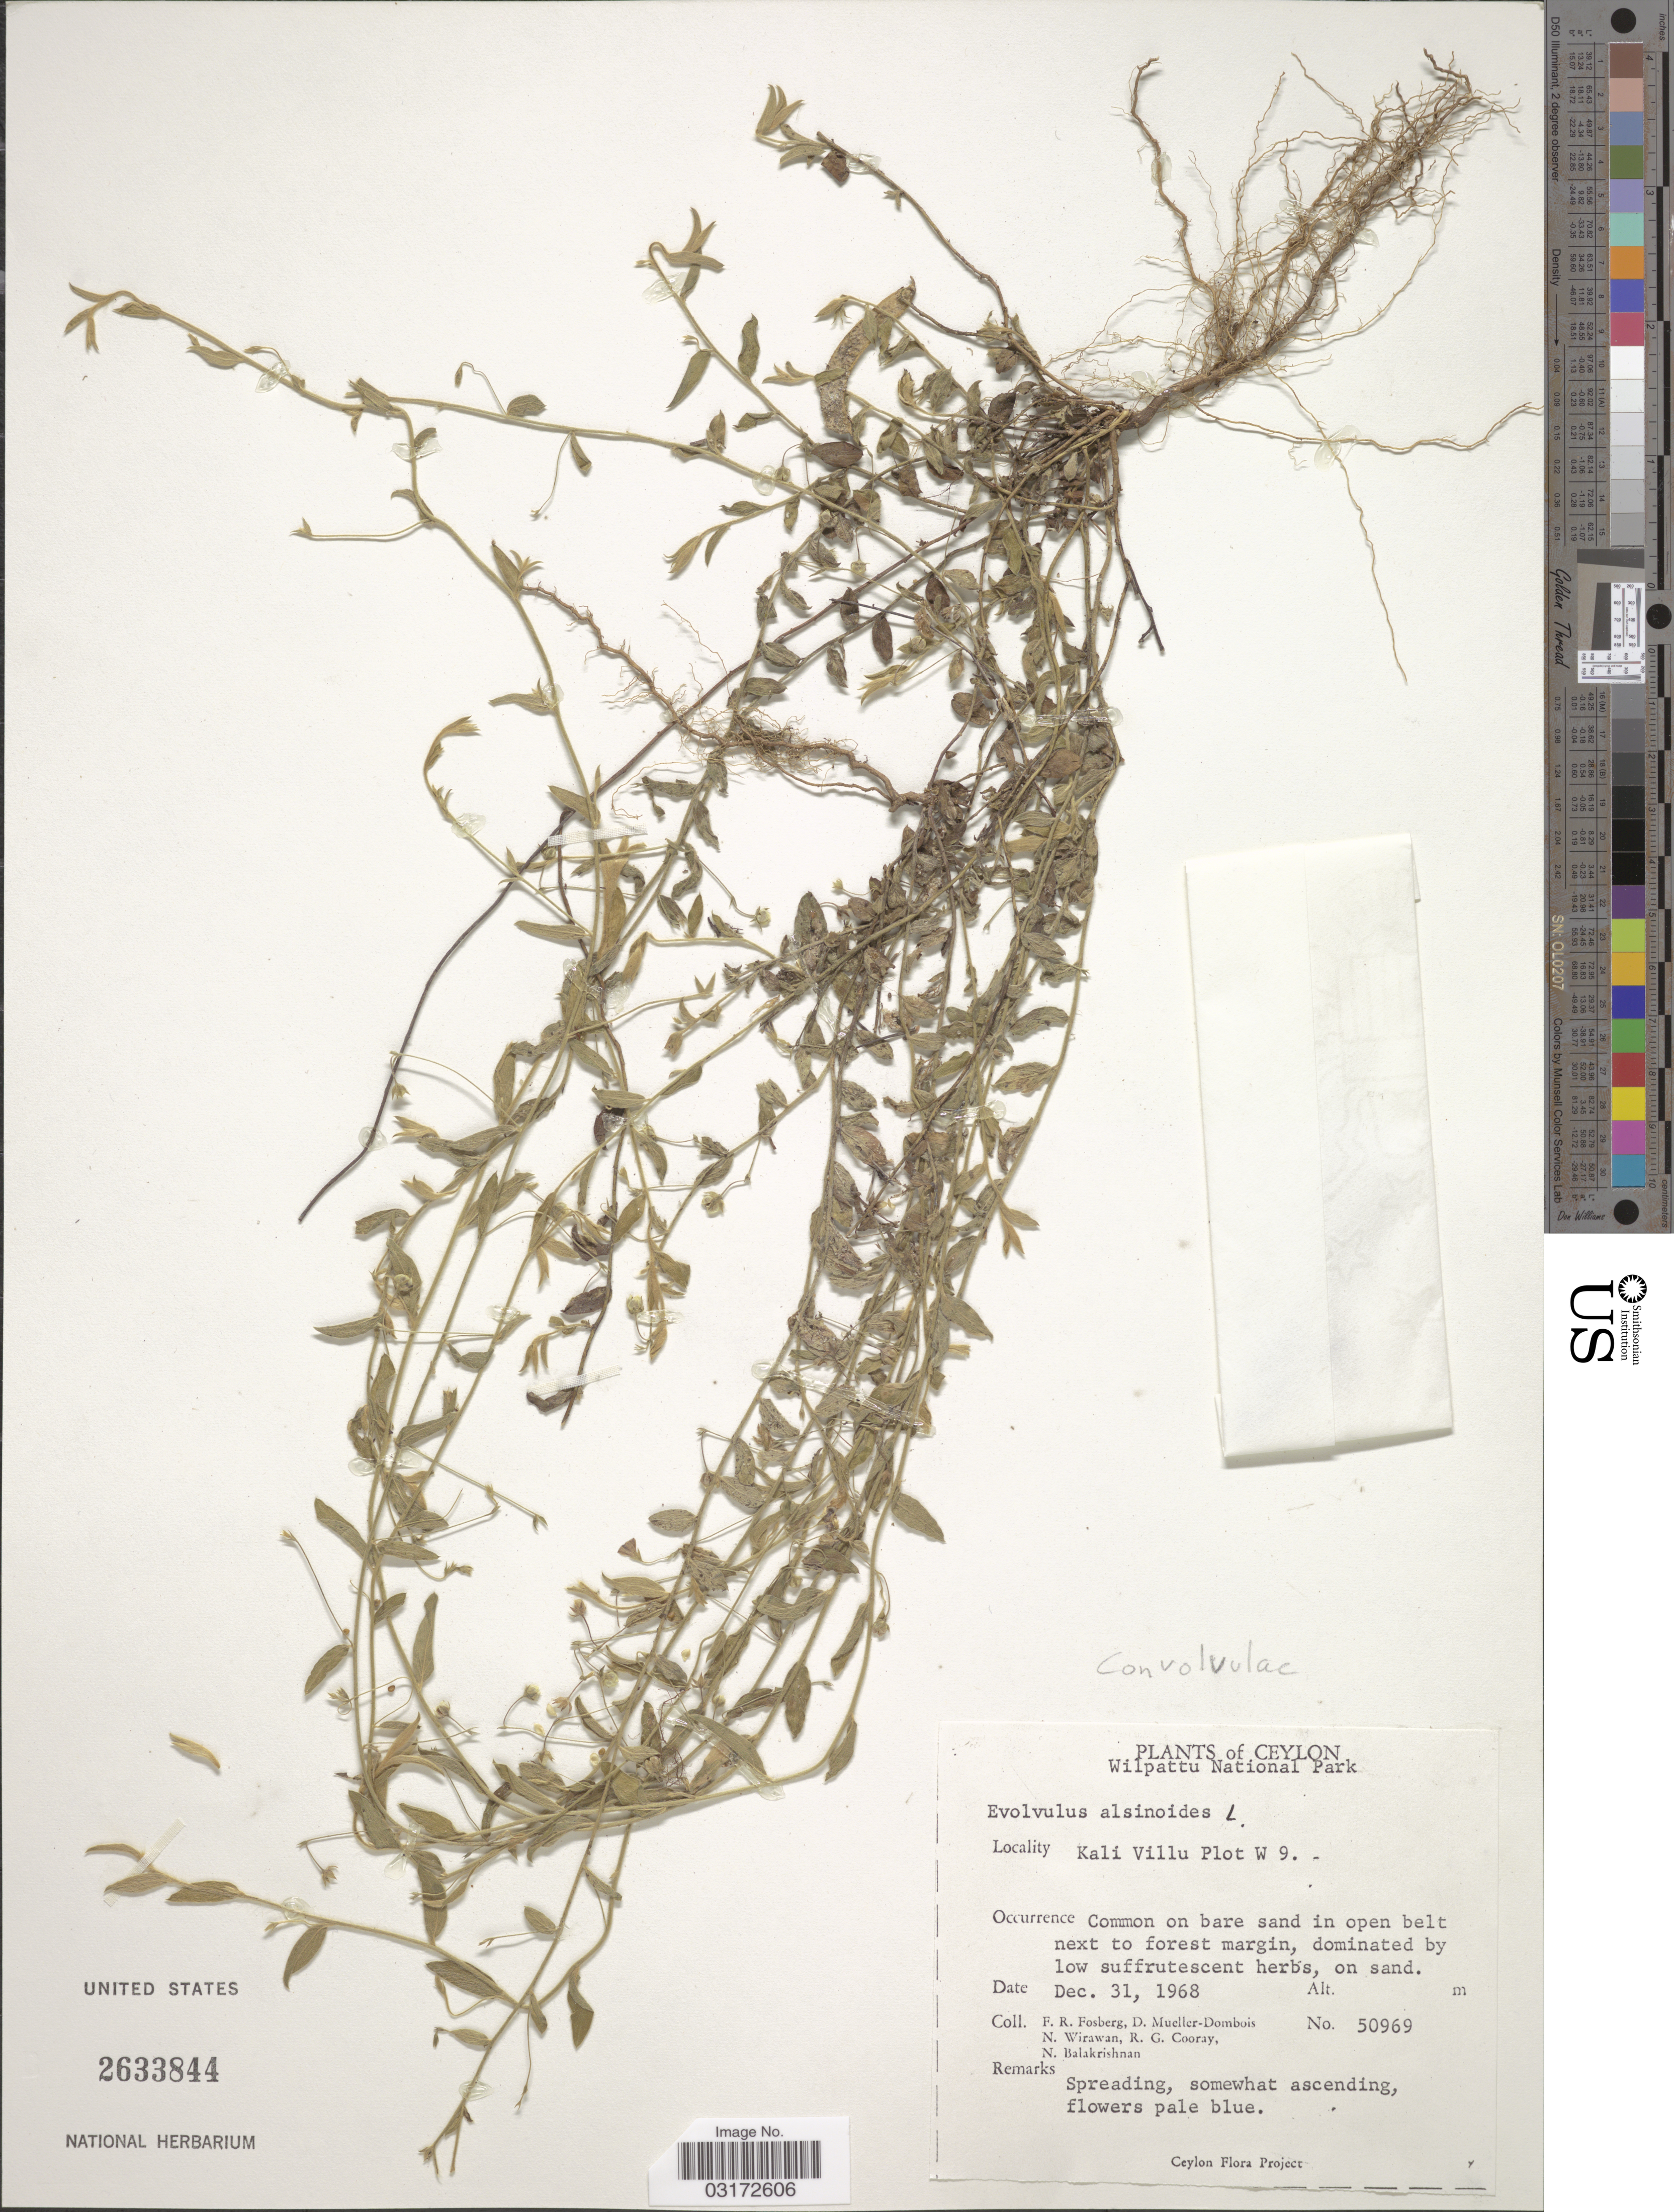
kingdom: Plantae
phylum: Tracheophyta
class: Magnoliopsida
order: Solanales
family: Convolvulaceae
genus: Evolvulus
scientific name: Evolvulus alsinoides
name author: (L.) L.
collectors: F. R. Fosberg, D. Mueller-Dombois, N. Wirawan, R. Cooray & N. Balakrishnan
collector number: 50969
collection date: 1968-12-31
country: Sri Lanka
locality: Ceylon. Kali Villu Plot W 9.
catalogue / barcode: US 2633844